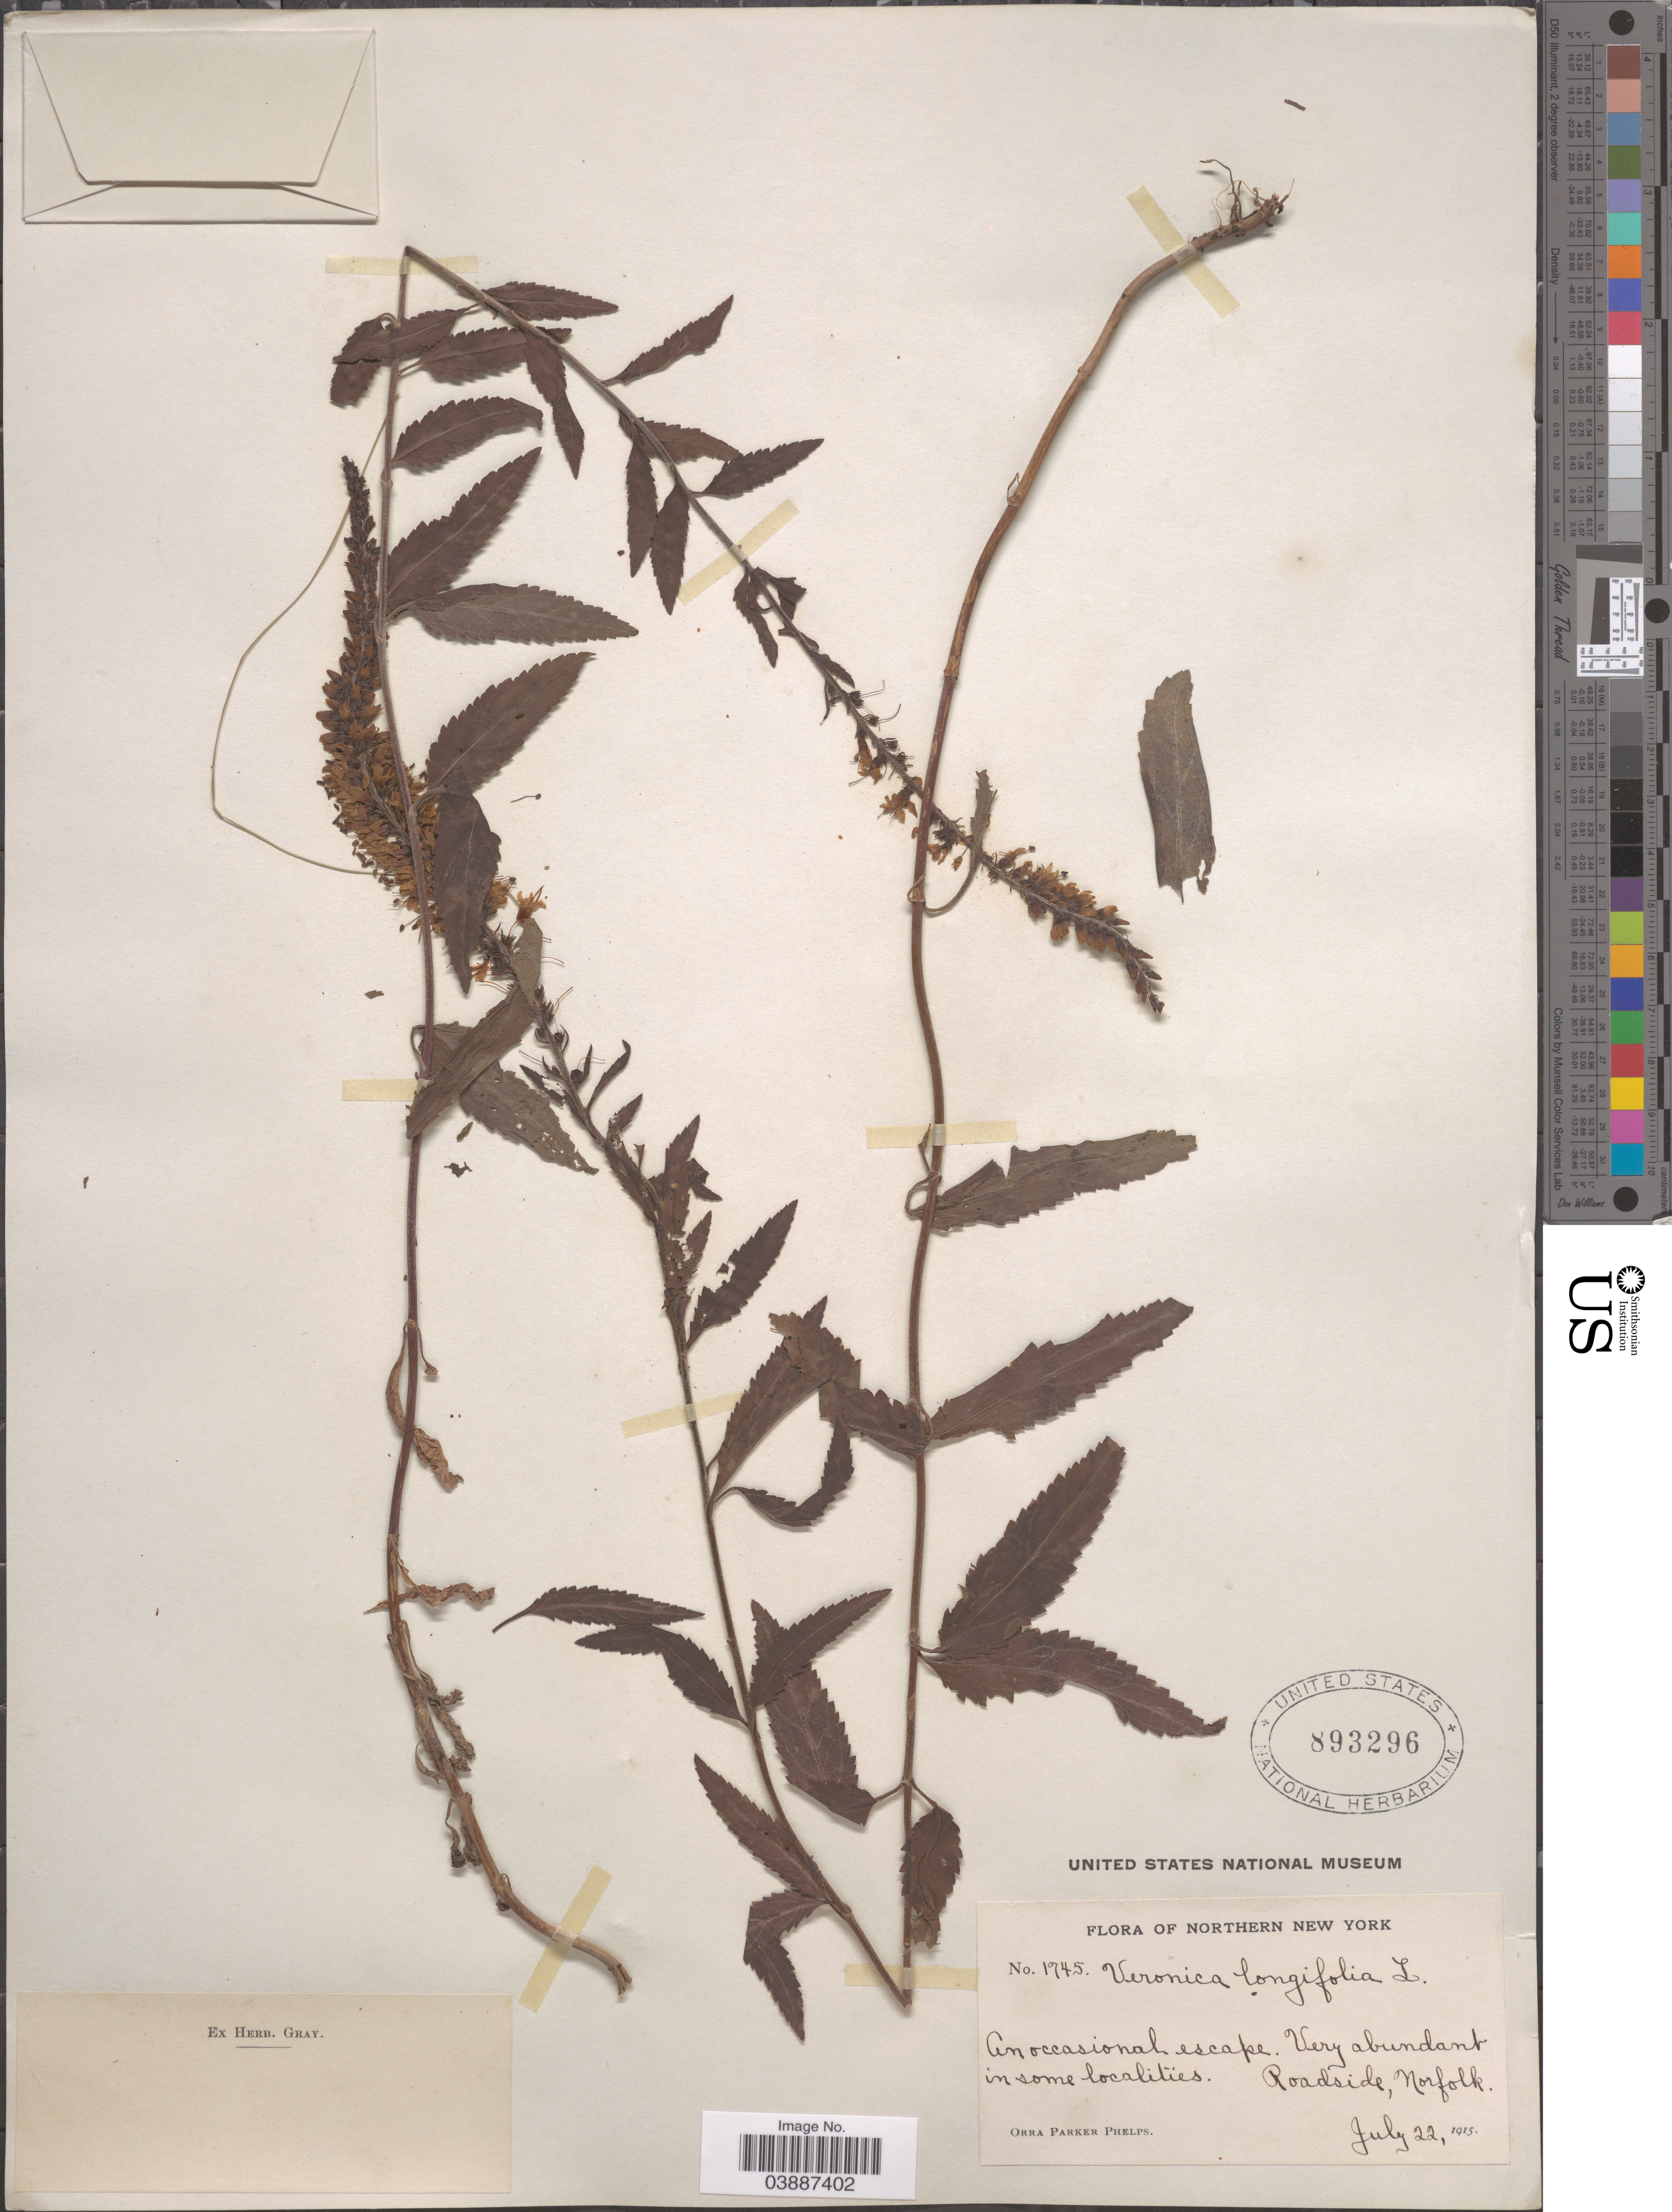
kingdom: Plantae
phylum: Tracheophyta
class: Magnoliopsida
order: Lamiales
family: Plantaginaceae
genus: Veronica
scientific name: Veronica longifolia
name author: L.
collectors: O. P. Phelps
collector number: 1745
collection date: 1915-07-22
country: United States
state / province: New York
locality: Northern New York. Roadside, Norfolk.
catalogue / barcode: US 893296